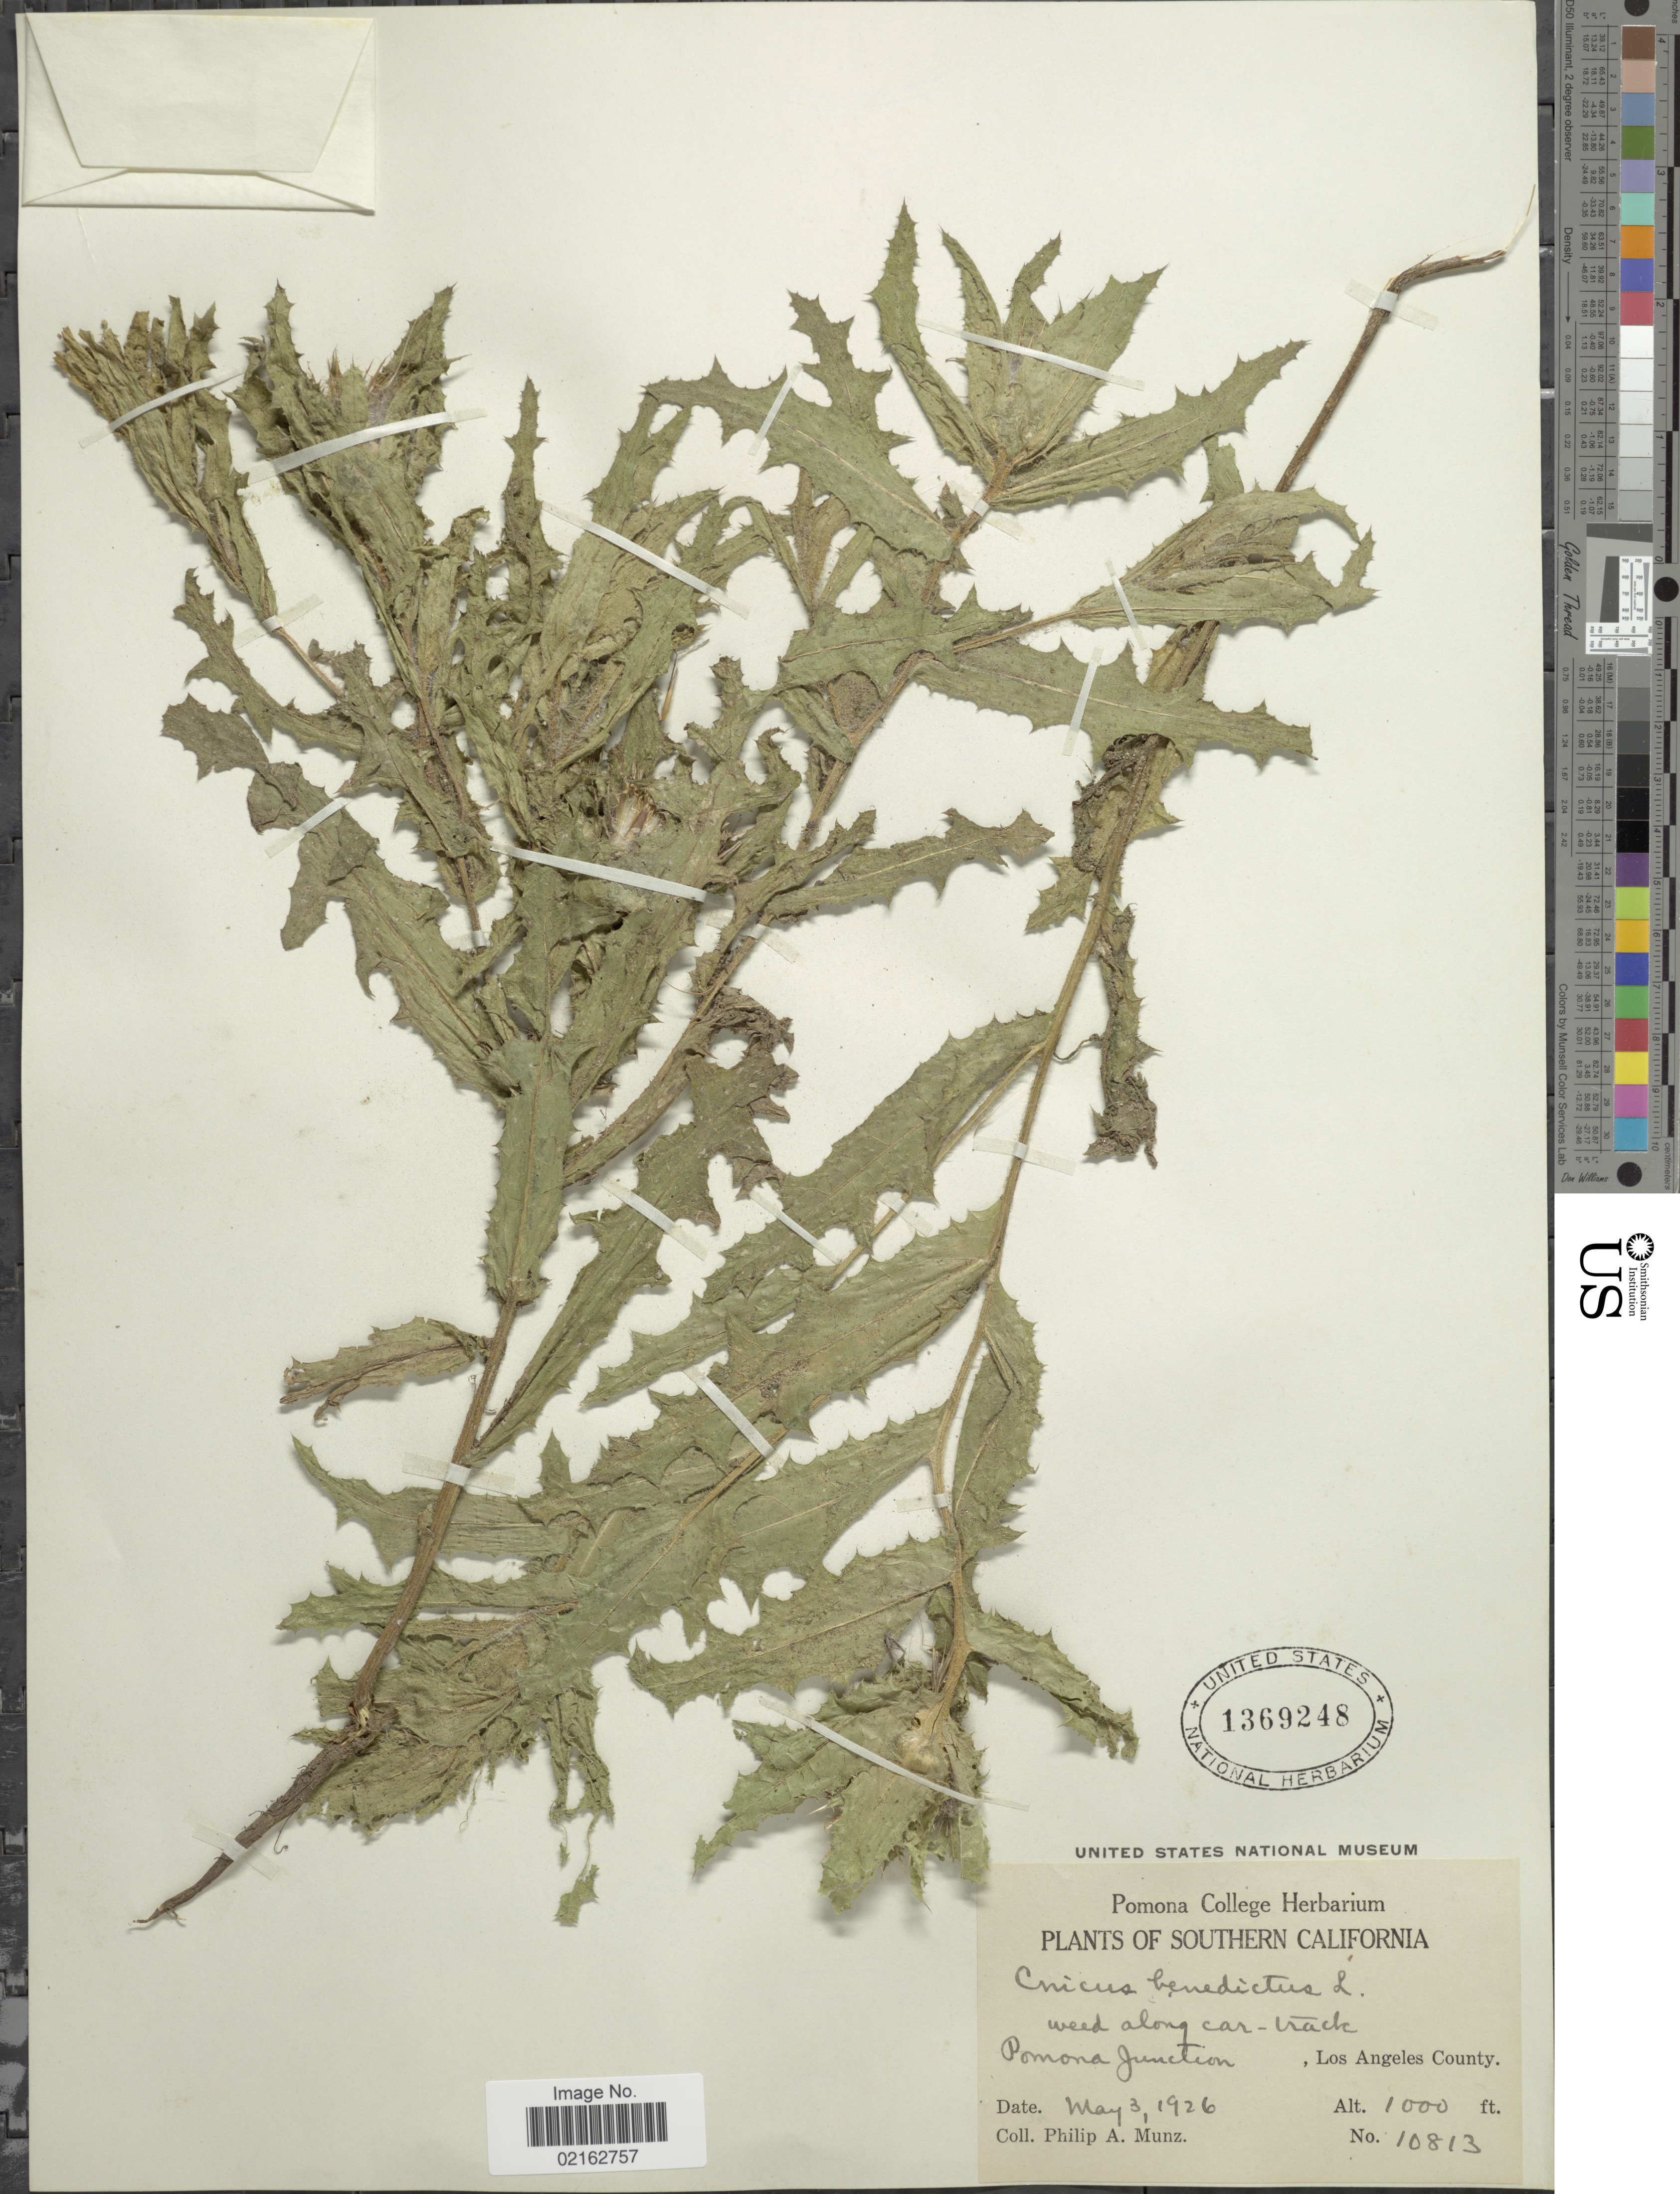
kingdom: Plantae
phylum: Tracheophyta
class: Magnoliopsida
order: Asterales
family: Asteraceae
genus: Centaurea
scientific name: Centaurea benedicta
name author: (L.) L.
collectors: P. A. Munz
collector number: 10813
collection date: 1926-05-03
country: United States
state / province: California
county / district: Los Angeles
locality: Southern California. Pomona Junction, Los Angeles County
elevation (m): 305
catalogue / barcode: US 1369248